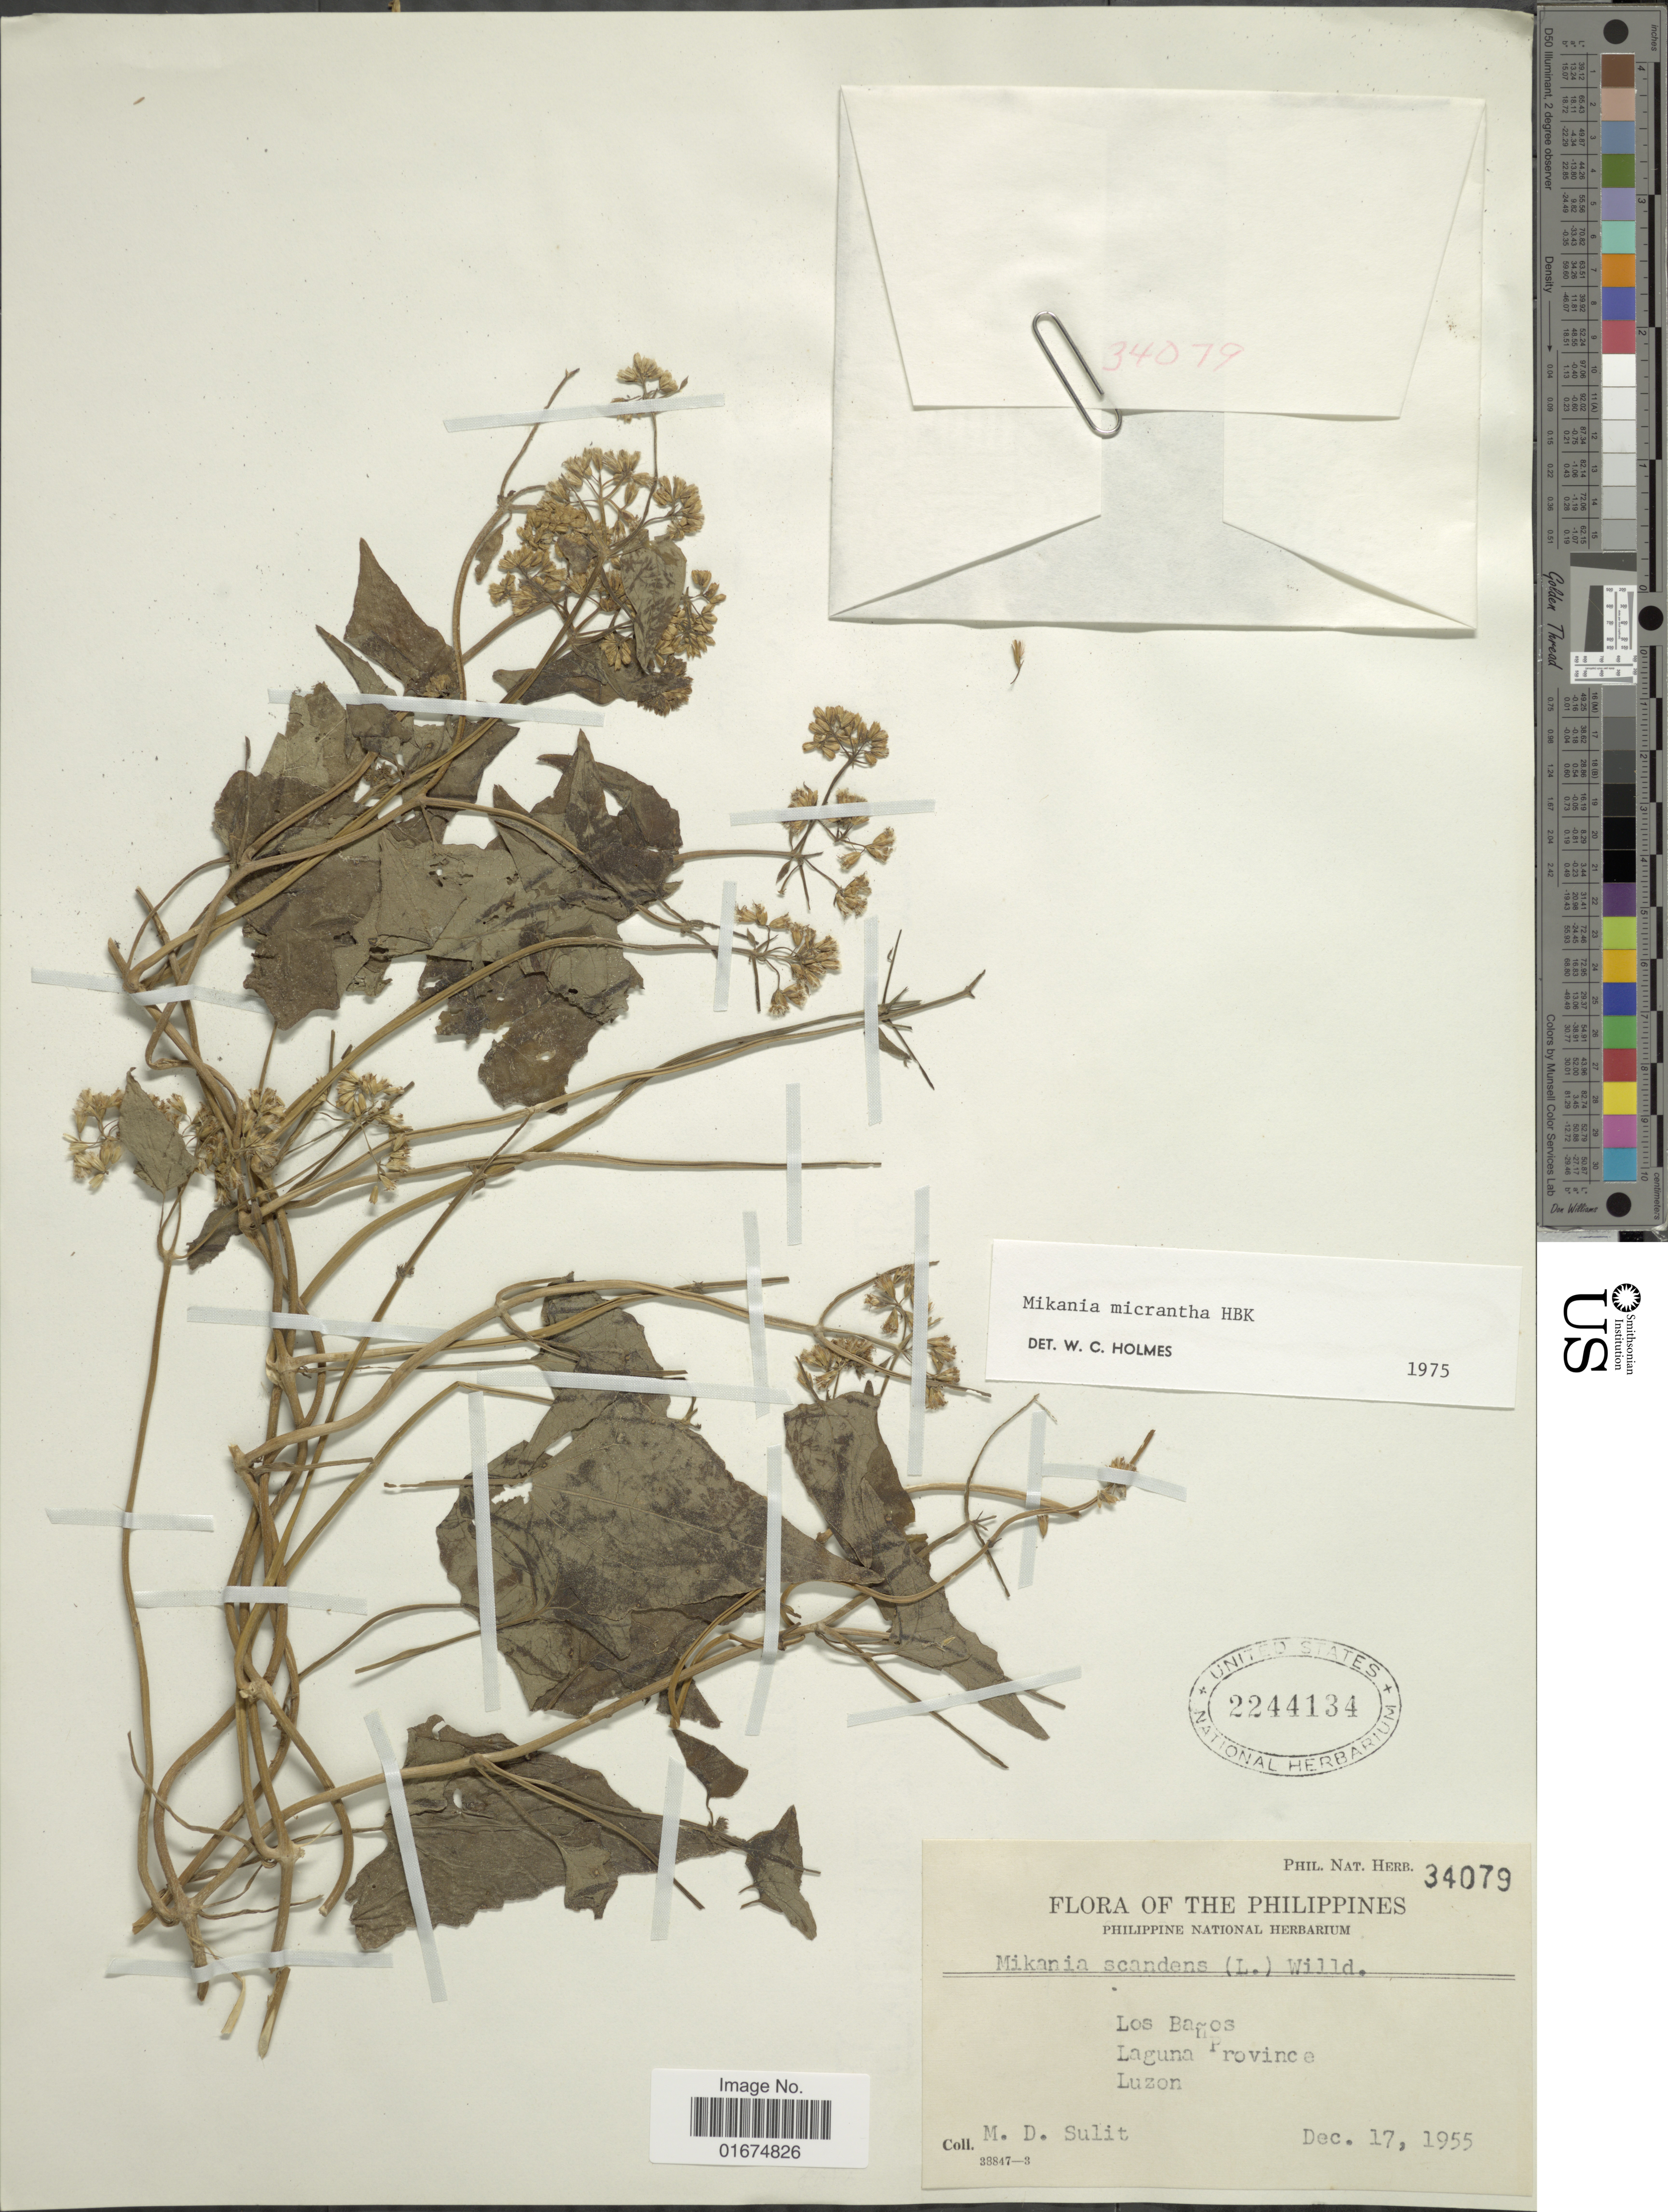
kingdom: Plantae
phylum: Tracheophyta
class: Magnoliopsida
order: Asterales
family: Asteraceae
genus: Mikania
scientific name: Mikania micrantha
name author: Kunth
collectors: M. Sulit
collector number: Phil.Nat. Herb.34079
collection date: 1955-12-17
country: Philippines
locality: Los Banos, Laguna Province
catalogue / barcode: US 2244134